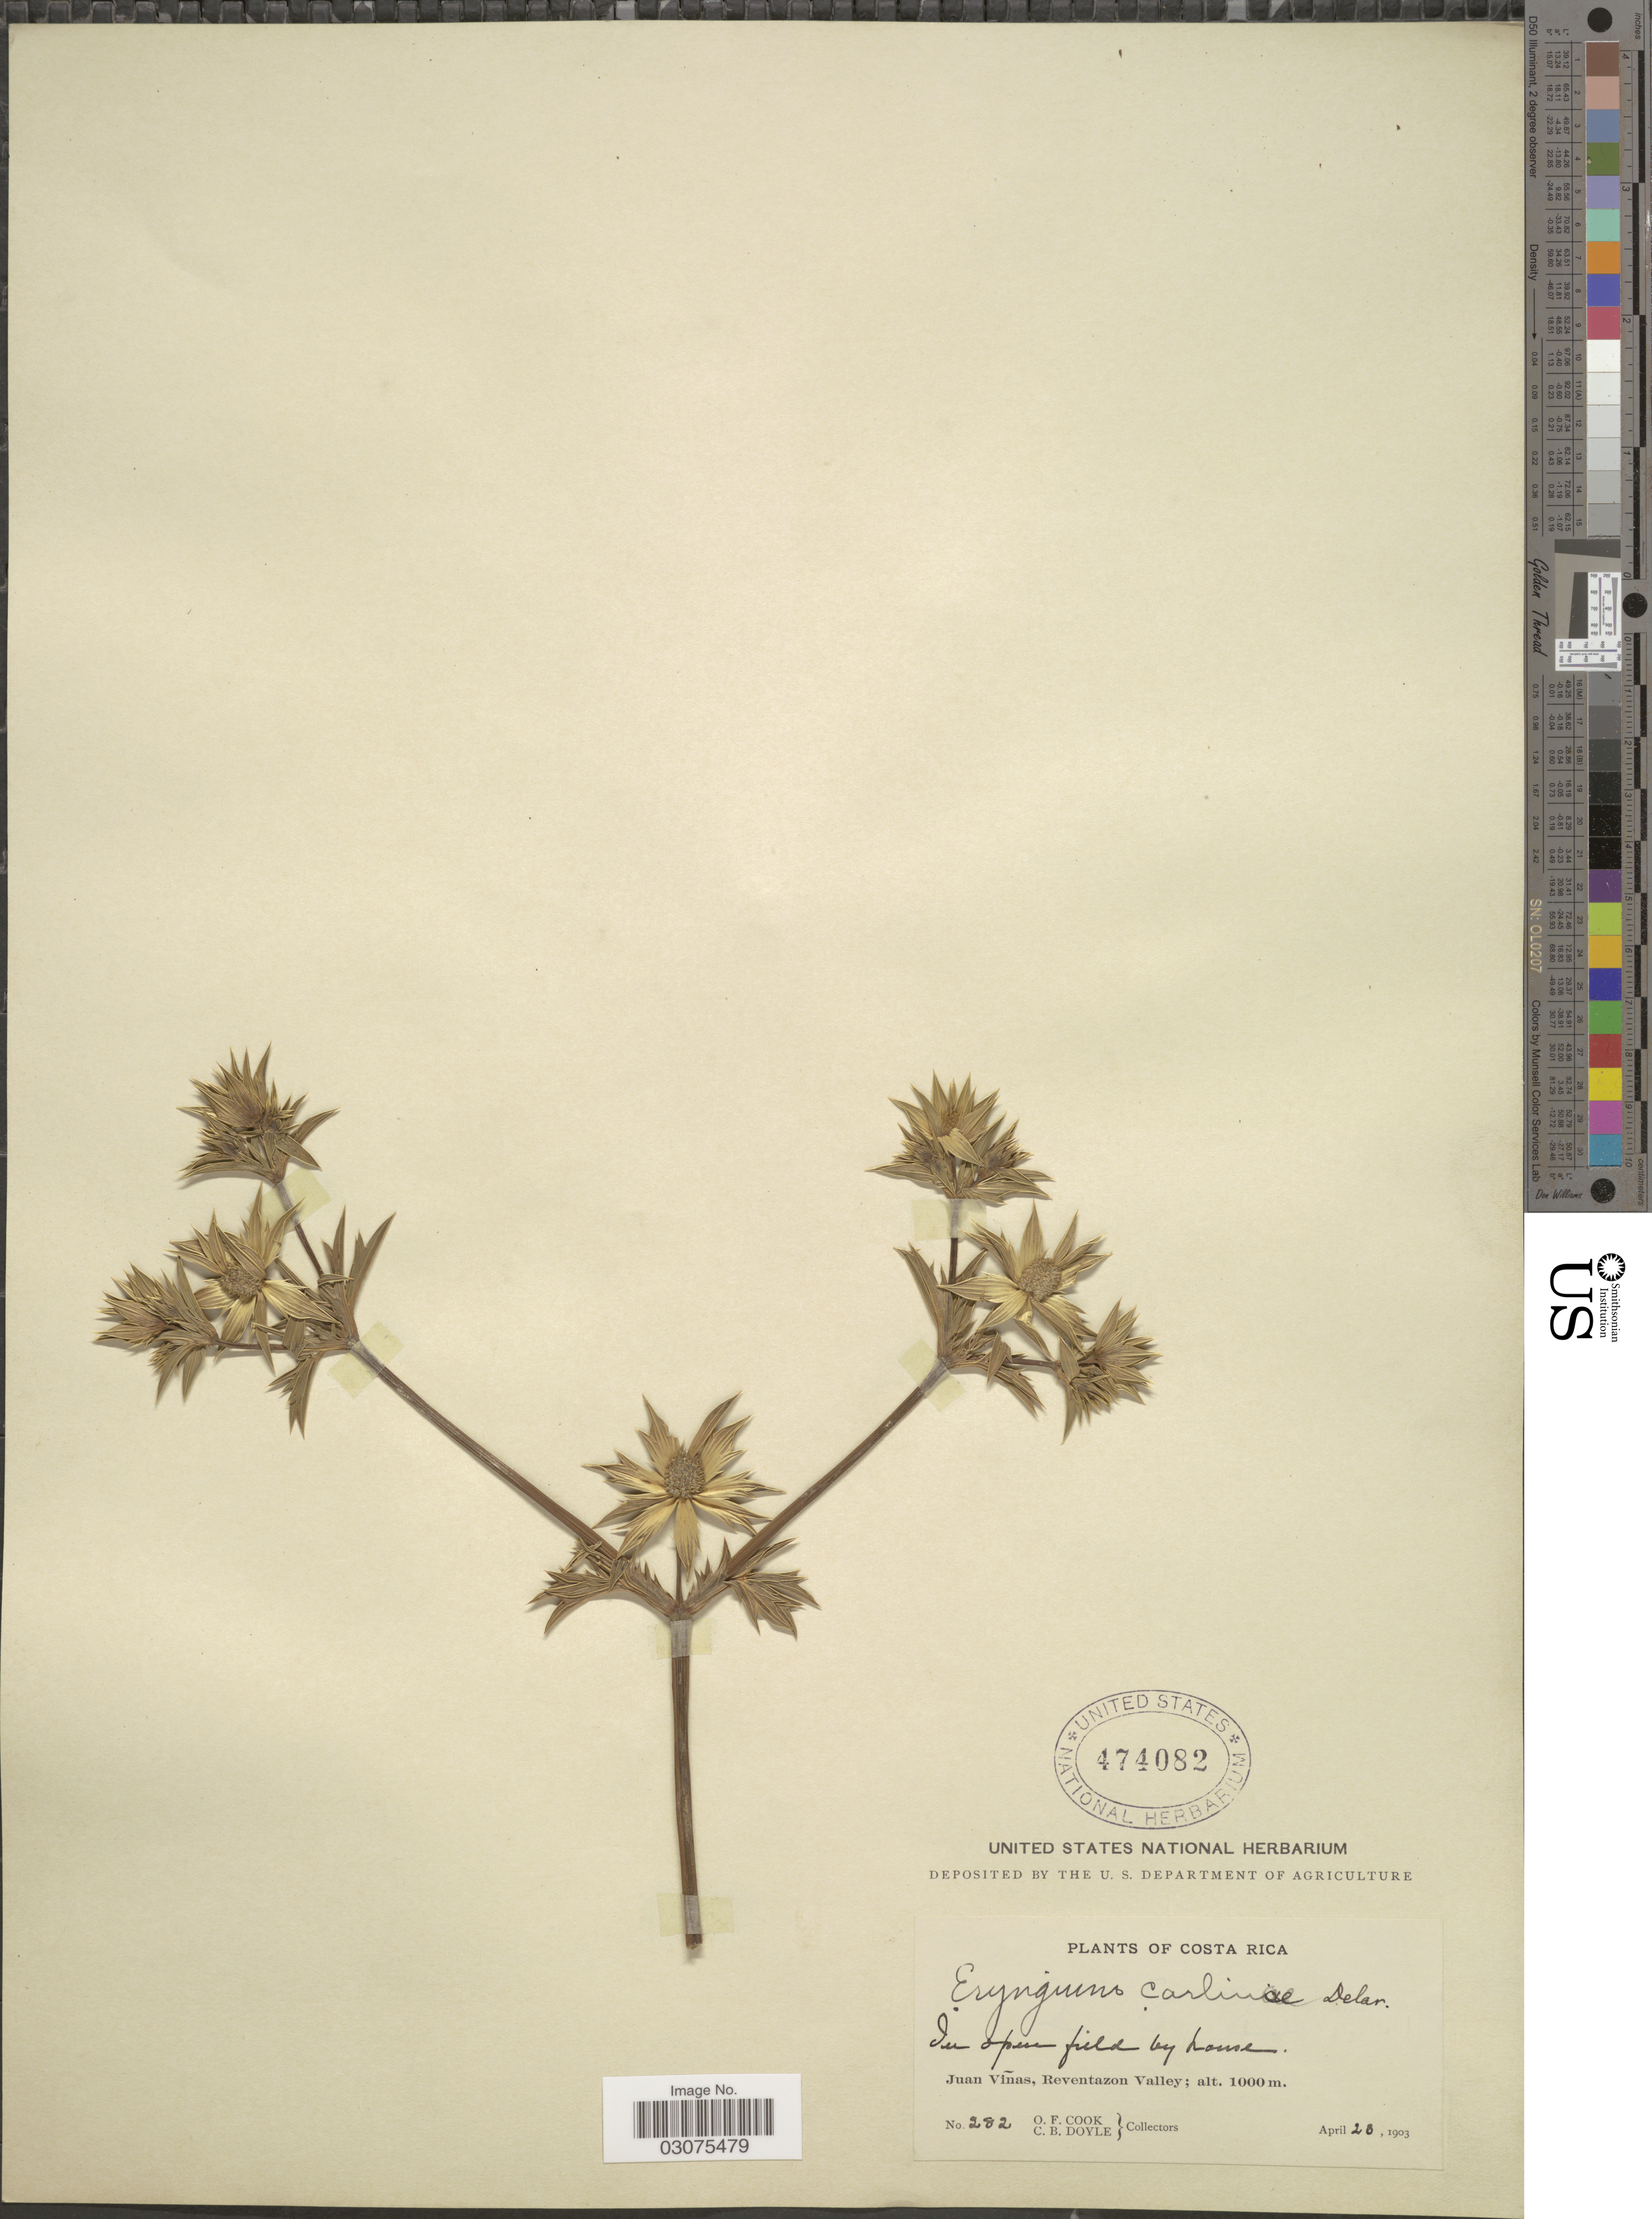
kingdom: Plantae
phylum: Tracheophyta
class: Magnoliopsida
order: Apiales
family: Apiaceae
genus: Eryngium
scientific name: Eryngium carlinae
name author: F. Delaroche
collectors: O. F. Cook & C. Doyle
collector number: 282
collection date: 1903-04-28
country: Costa Rica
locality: In open field by house, Juan Viñas, Reventazon Valley.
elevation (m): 1000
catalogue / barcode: US 474082